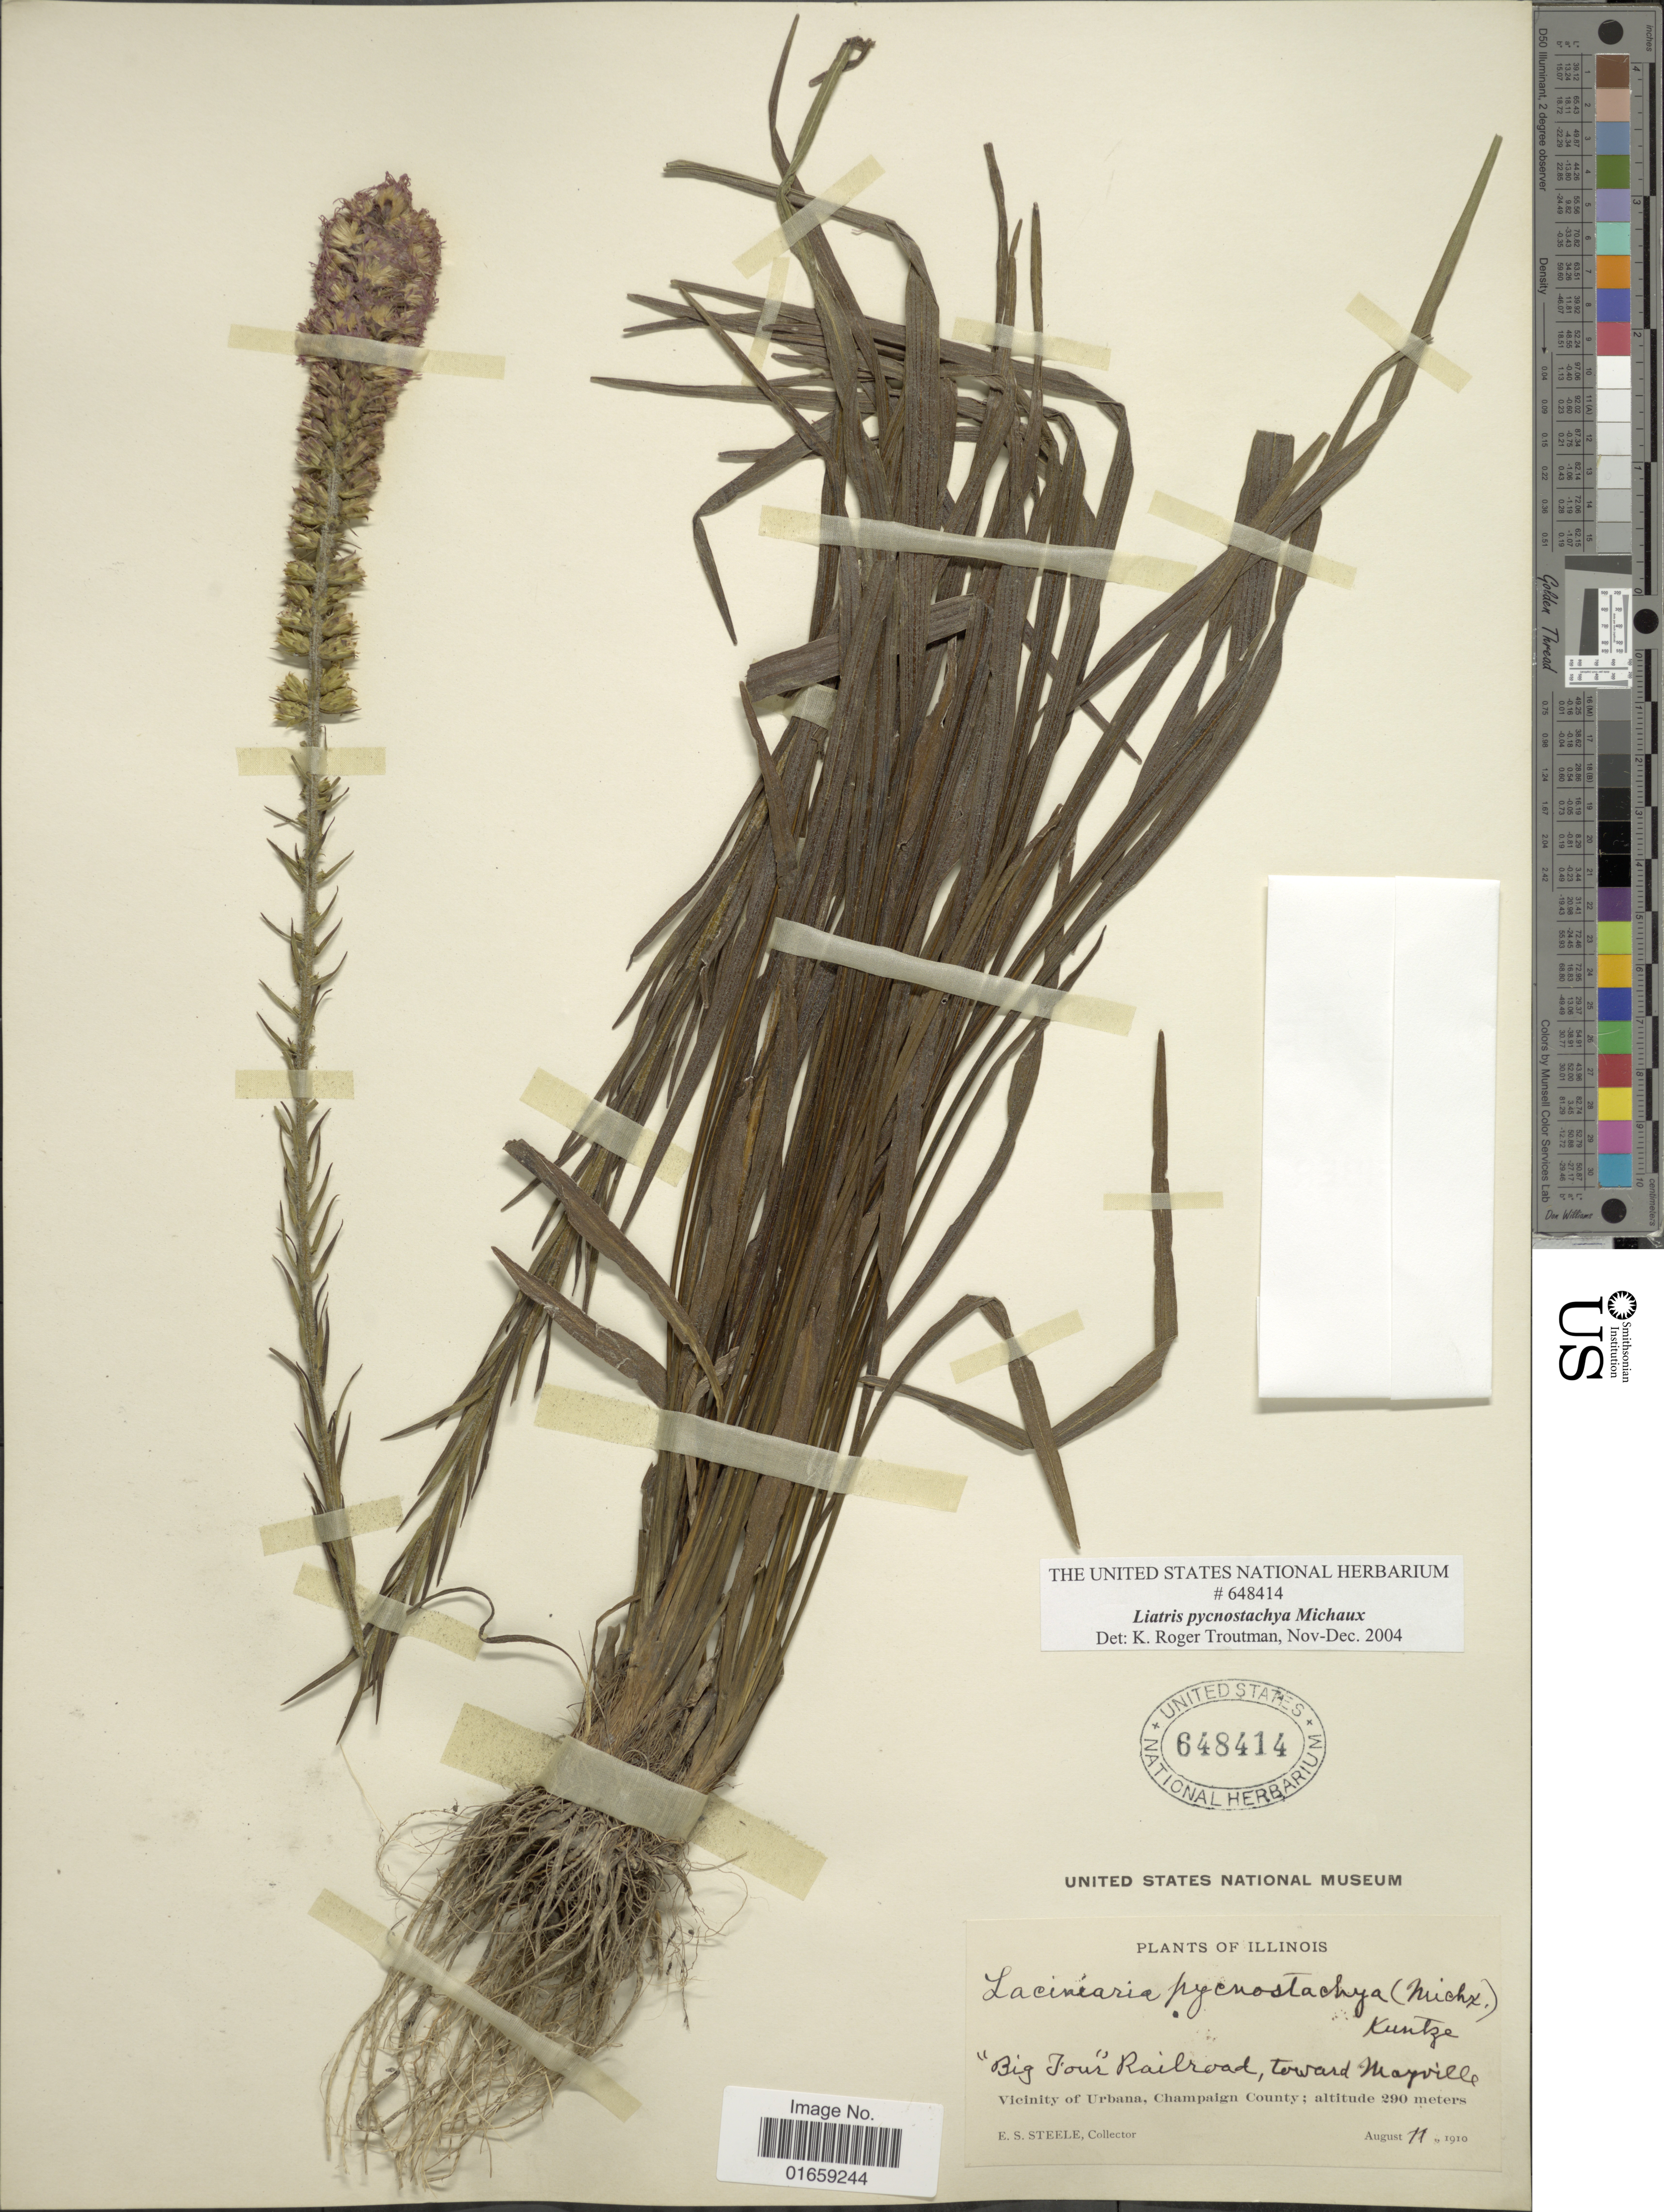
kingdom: Plantae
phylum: Tracheophyta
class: Magnoliopsida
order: Asterales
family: Asteraceae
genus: Liatris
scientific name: Liatris pycnostachya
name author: Michx.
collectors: E. Steele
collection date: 1910-08-11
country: United States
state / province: Illinois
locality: Big Four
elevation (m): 290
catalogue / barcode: US 648414